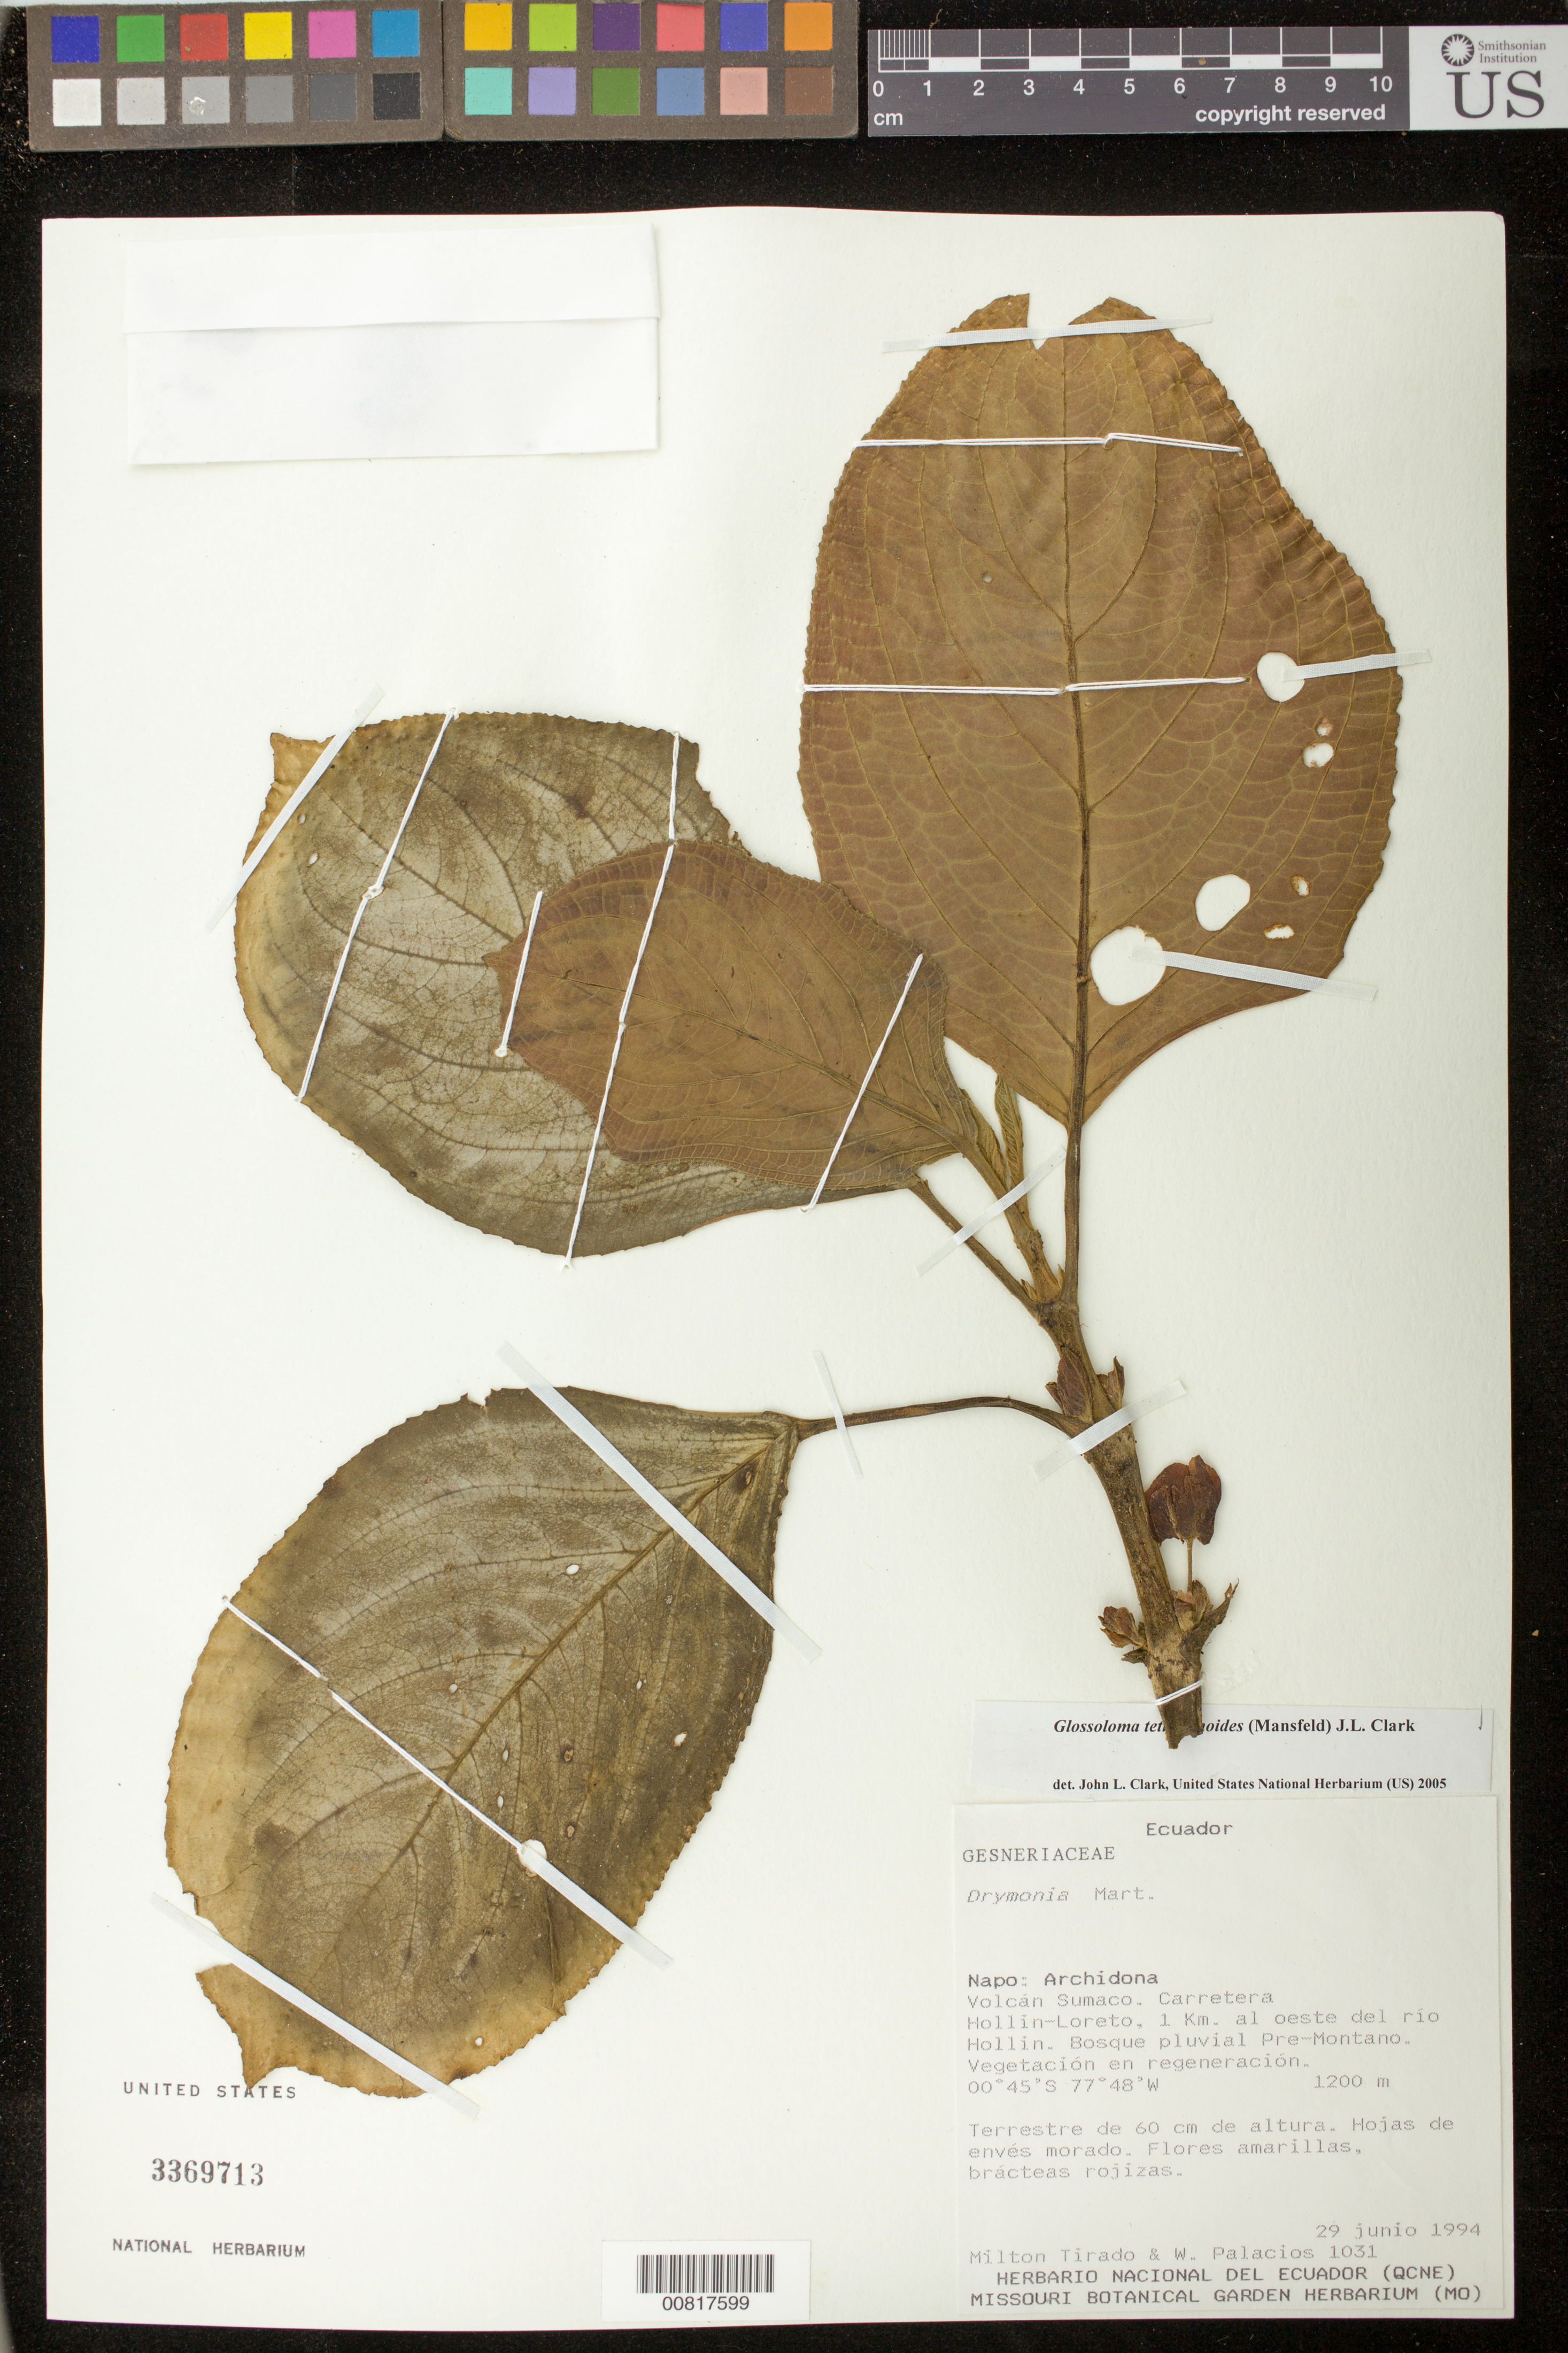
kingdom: Plantae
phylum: Tracheophyta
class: Magnoliopsida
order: Lamiales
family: Gesneriaceae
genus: Glossoloma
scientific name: Glossoloma tetragonoides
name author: (Mansf.) J.L. Clark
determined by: Clark, J. L., (SEL), The Marie Selby Botanical Garden (UNITED STATES)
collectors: M. Tirado & W. Palacios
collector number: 1031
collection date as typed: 29 Jun 1994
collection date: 1994-06-29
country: Ecuador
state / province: Napo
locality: Archidona Cantón; Volcán Sumaco, Carretera Hollin - Loreto, 1 km al oeste del Río Hollin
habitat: Bosque pluvial pre-montano; vegetación en regeneración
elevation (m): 1200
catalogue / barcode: US 3369713